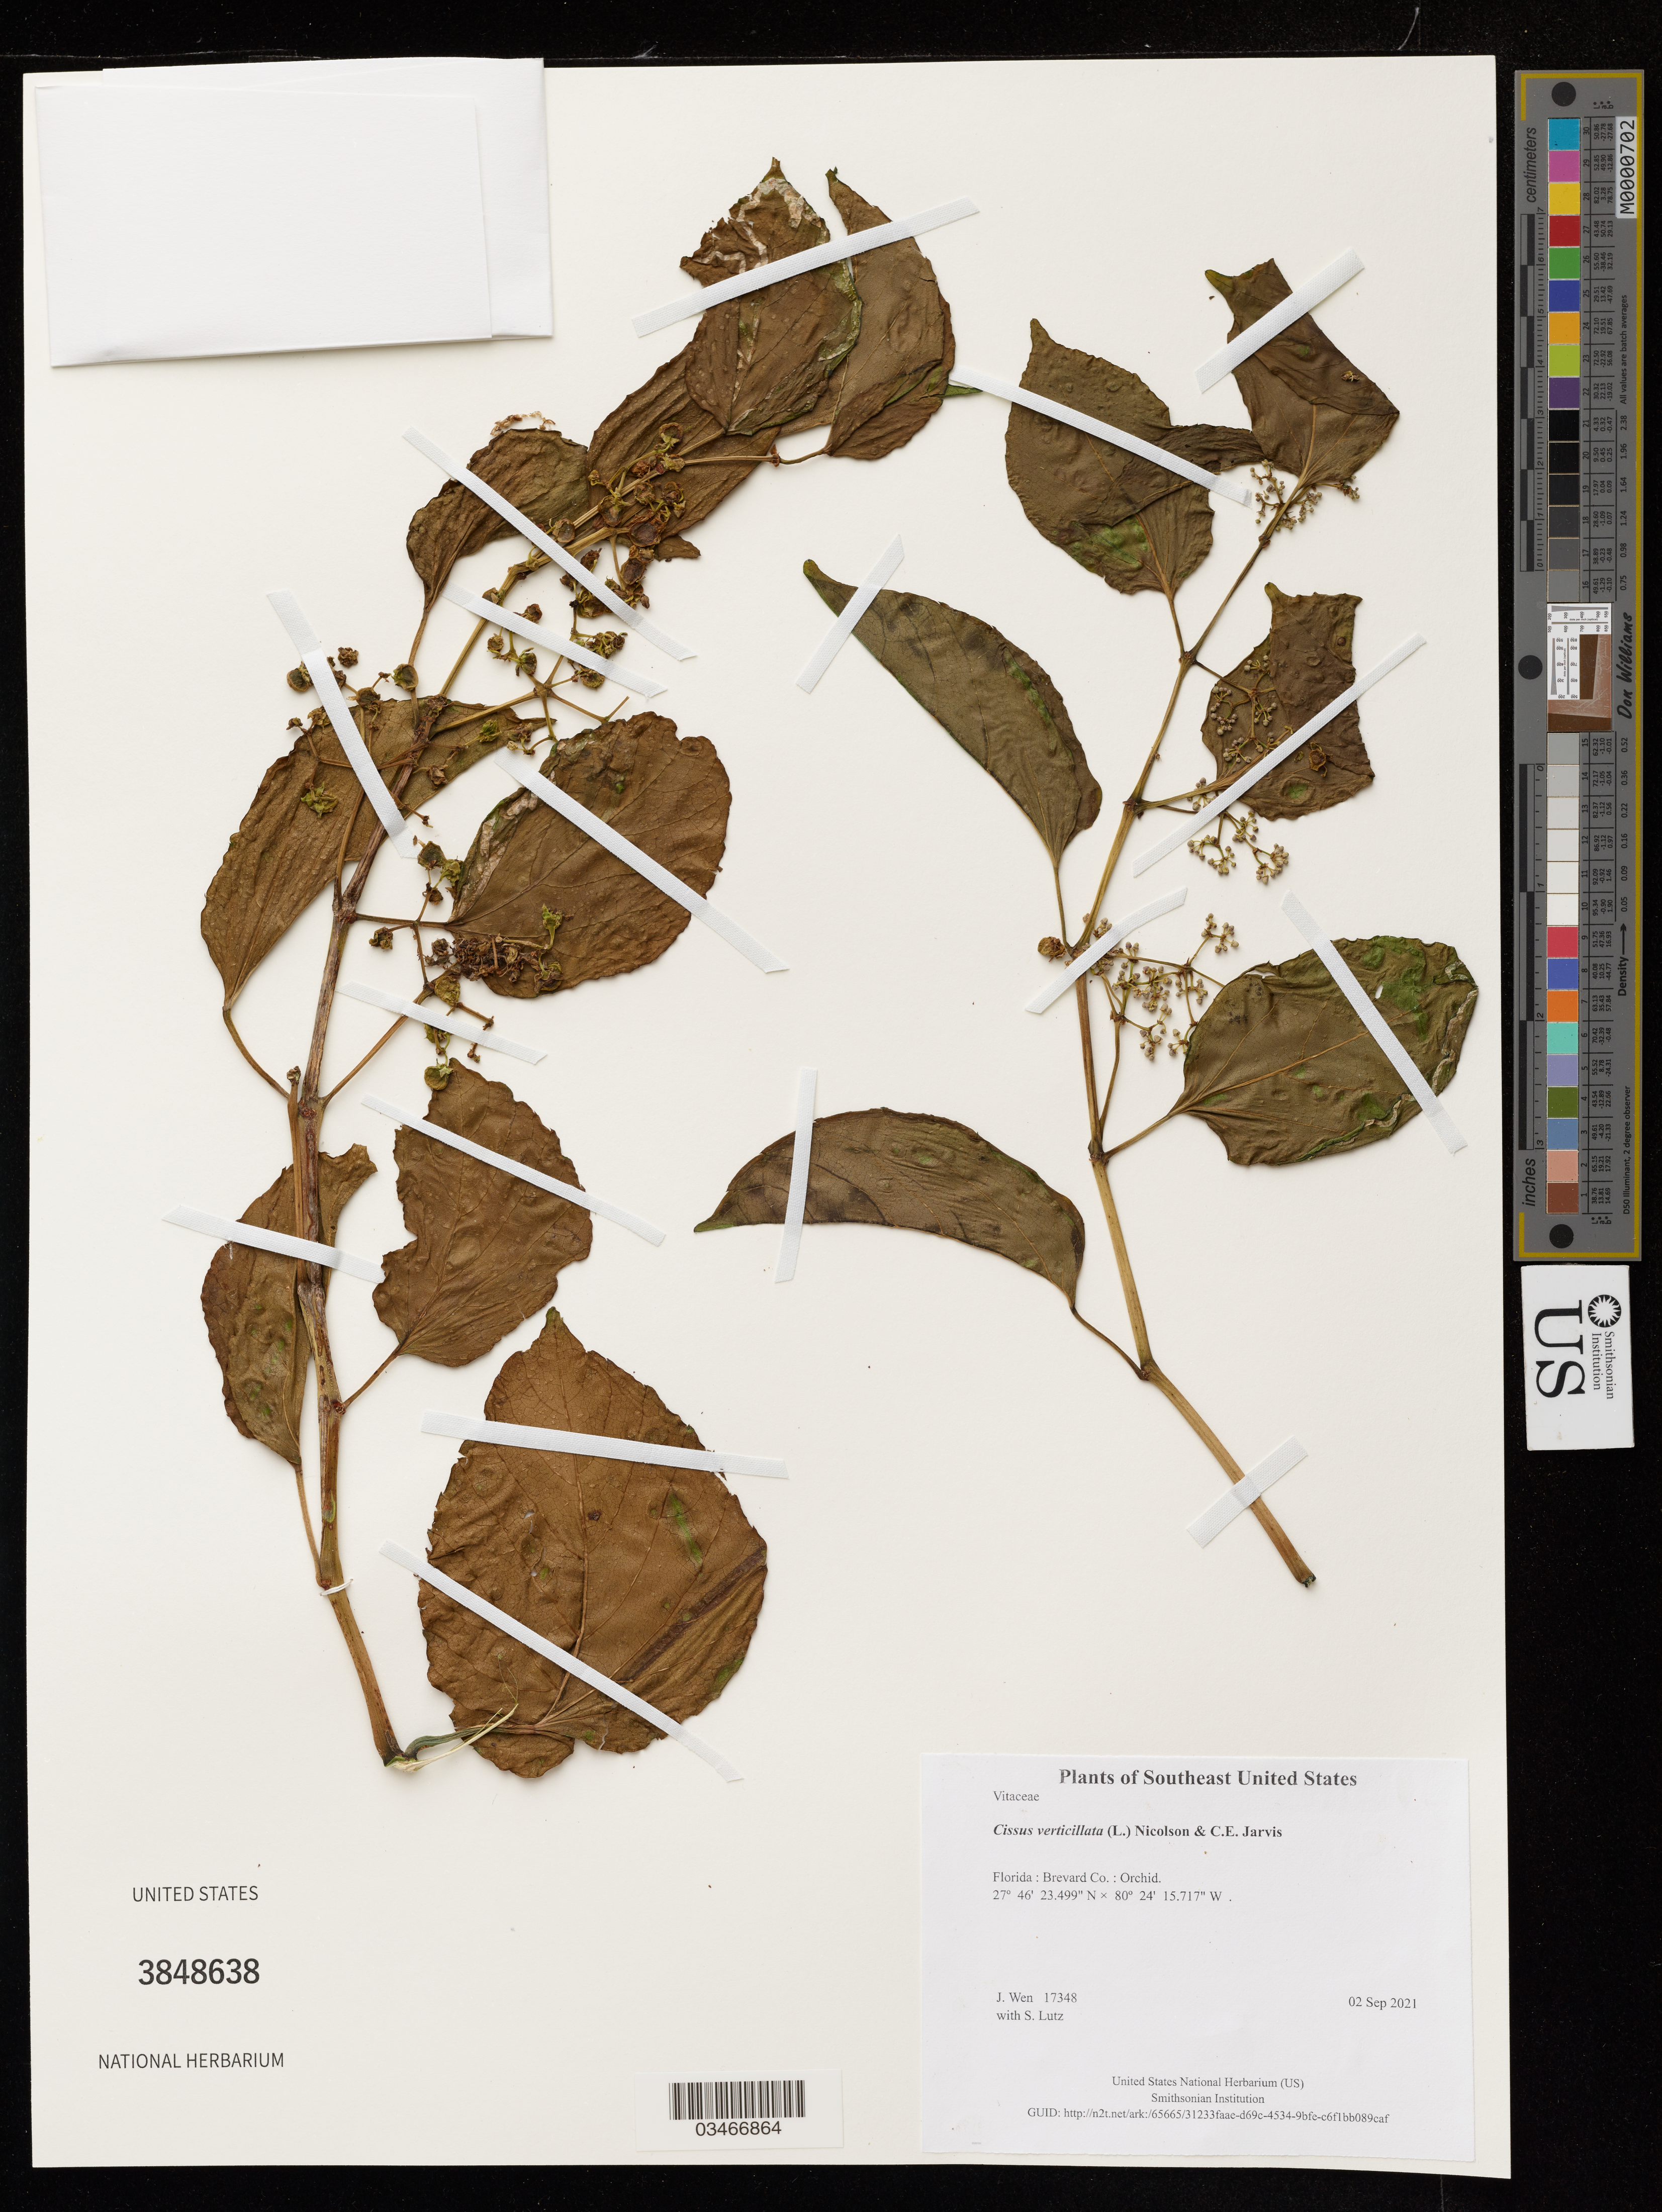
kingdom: Plantae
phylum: Tracheophyta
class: Magnoliopsida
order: Vitales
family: Vitaceae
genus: Cissus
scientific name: Cissus verticillata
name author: (L.) Nicolson & C.E. Jarvis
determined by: Wen, Jun, (BOT), Smithsonian Institution - National Museum of Natural History (UNITED STATES)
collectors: J. Wen & S. Lutz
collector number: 17348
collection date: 2021-09-02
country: United States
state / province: Florida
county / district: Brevard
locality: Orchid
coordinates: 27.77319439 N, 80.4043659 W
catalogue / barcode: US 3848638